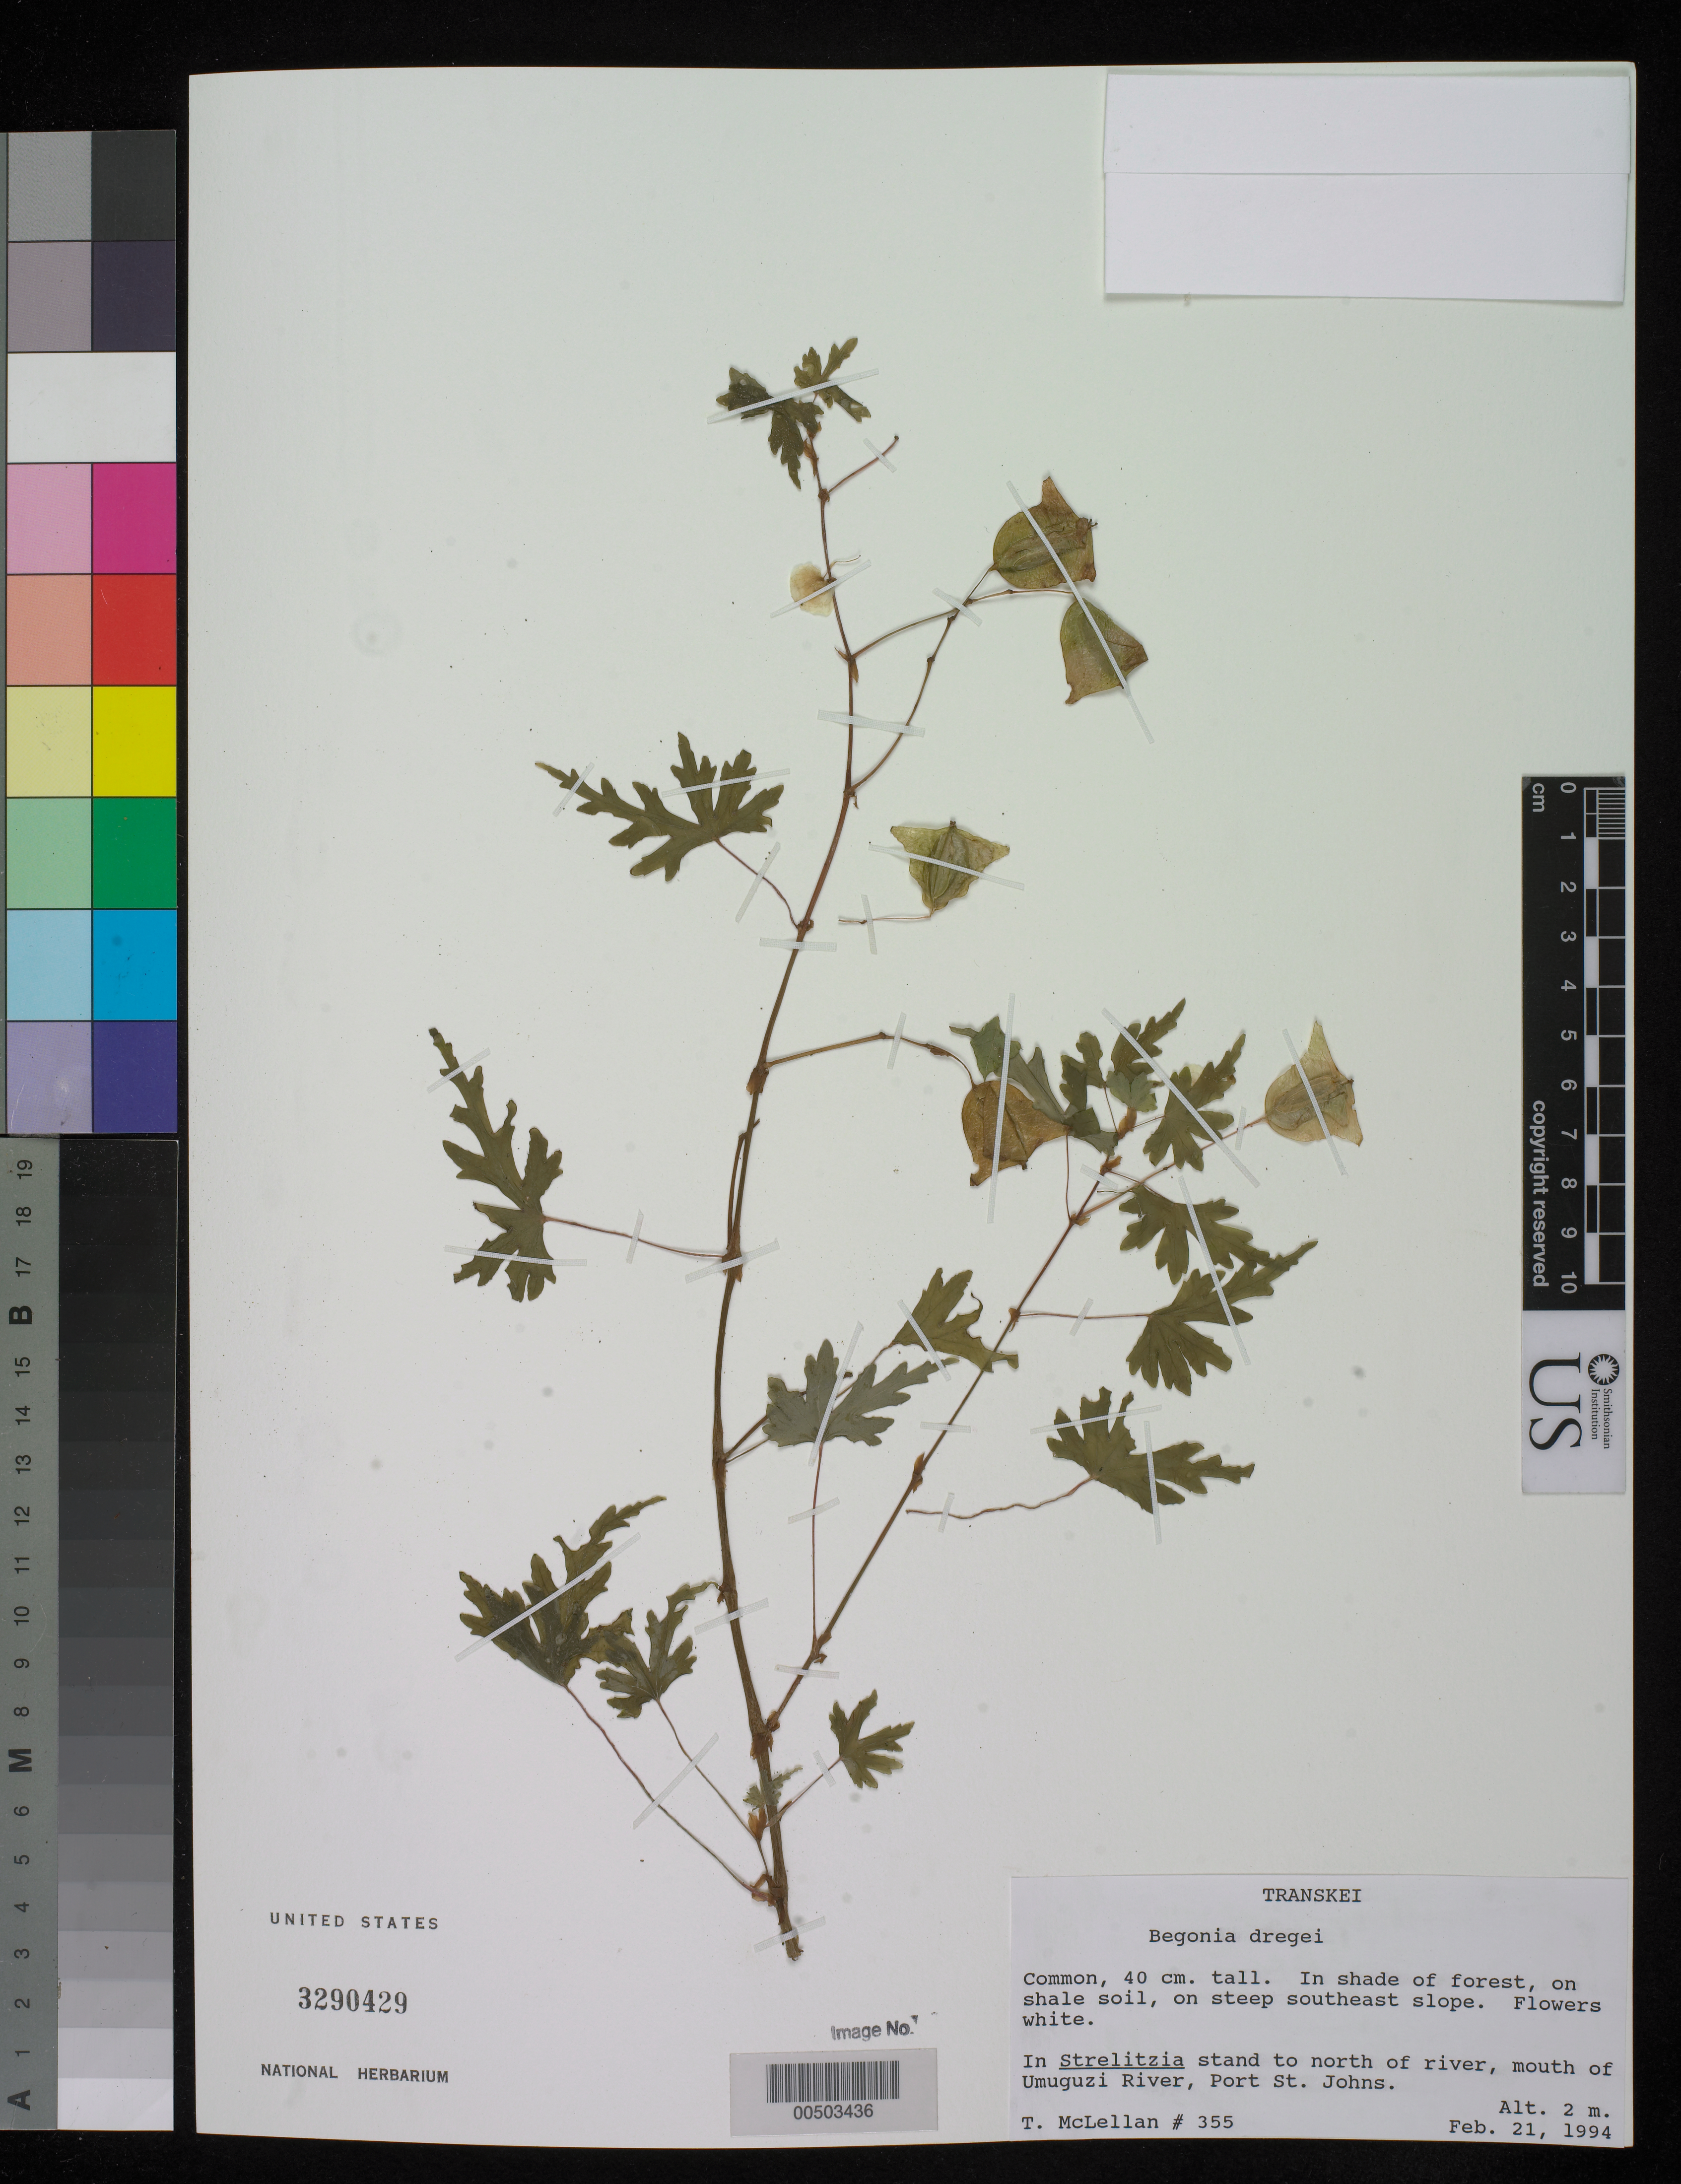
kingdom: Plantae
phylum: Tracheophyta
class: Magnoliopsida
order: Cucurbitales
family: Begoniaceae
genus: Begonia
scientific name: Begonia dregei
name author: Otto & D. Dietr.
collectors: T. Mclellan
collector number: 355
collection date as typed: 21 Feb 1994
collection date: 1994-02-21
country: South Africa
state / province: Eastern Cape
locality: Transkei, n of umuguzi river mouth, port st. johns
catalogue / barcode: US 3290429